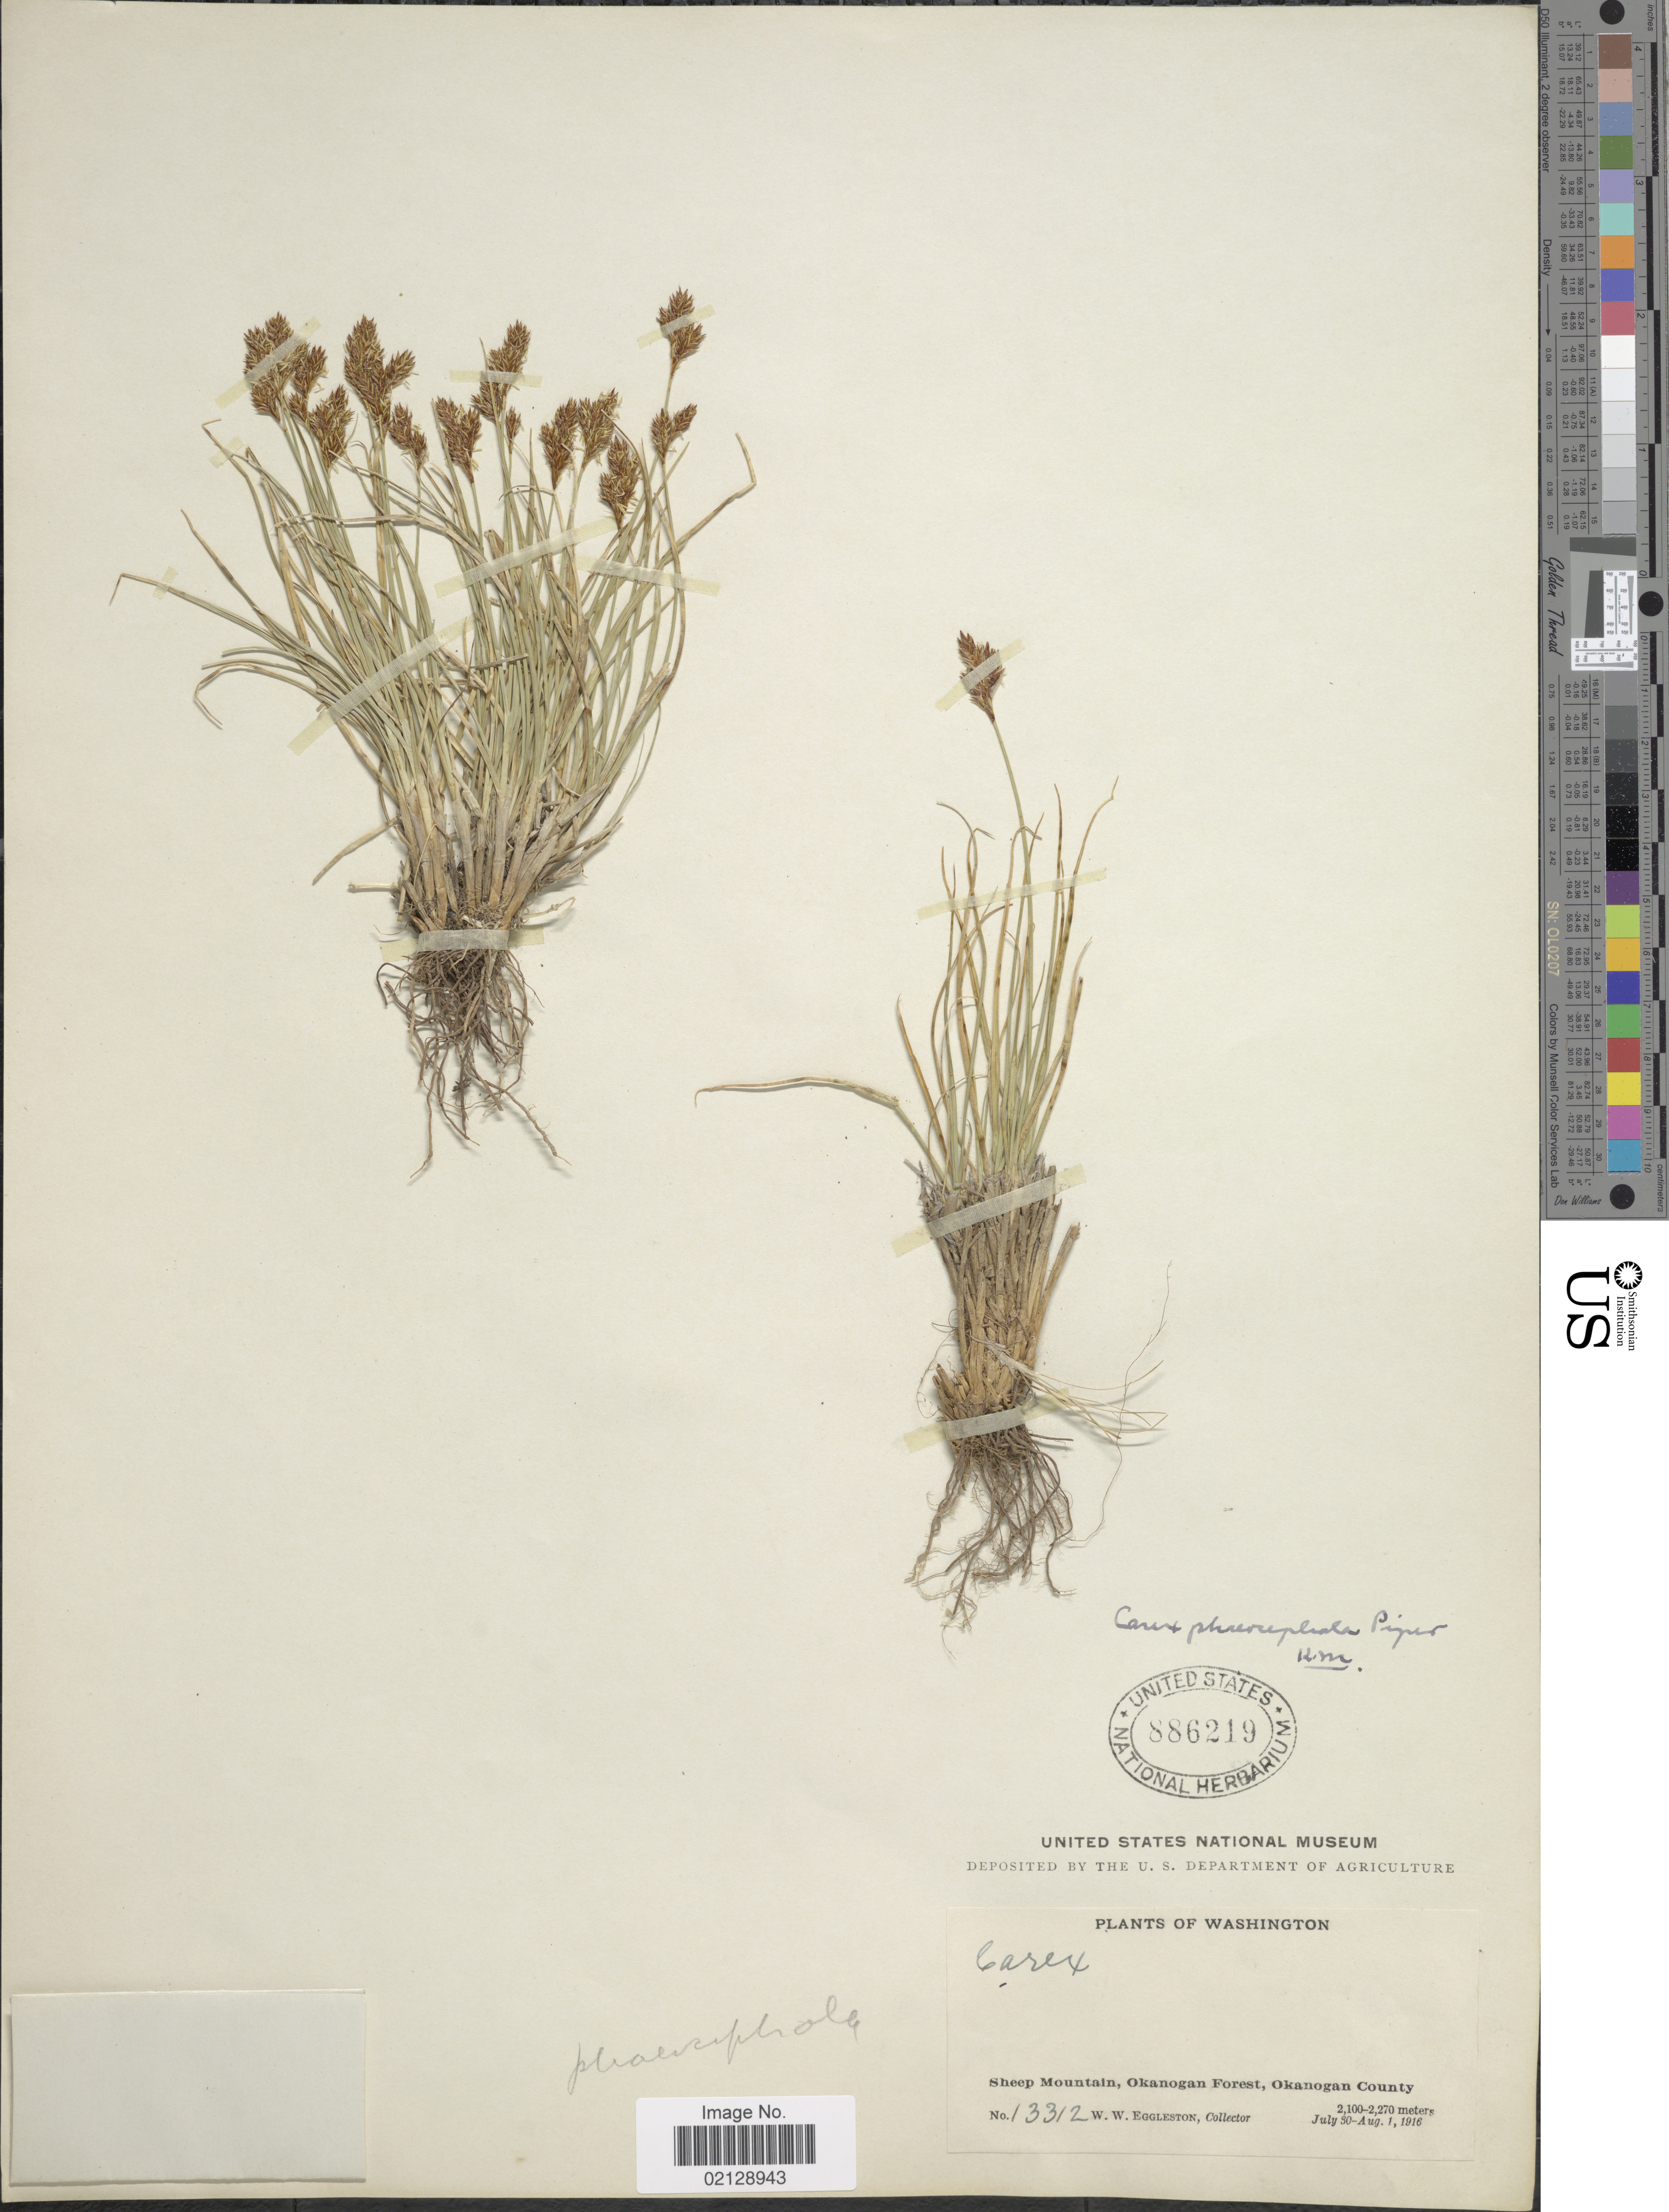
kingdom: Plantae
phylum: Tracheophyta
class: Liliopsida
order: Poales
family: Cyperaceae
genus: Carex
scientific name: Carex phaeocephala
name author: Piper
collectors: W. W. Eggleston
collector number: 13312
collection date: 1916-07-30/1916-08-01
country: United States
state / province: Washington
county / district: Okanogan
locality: Sheep Mountain, Okanogan Forest, Okanogan County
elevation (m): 2100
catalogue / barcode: US 886219